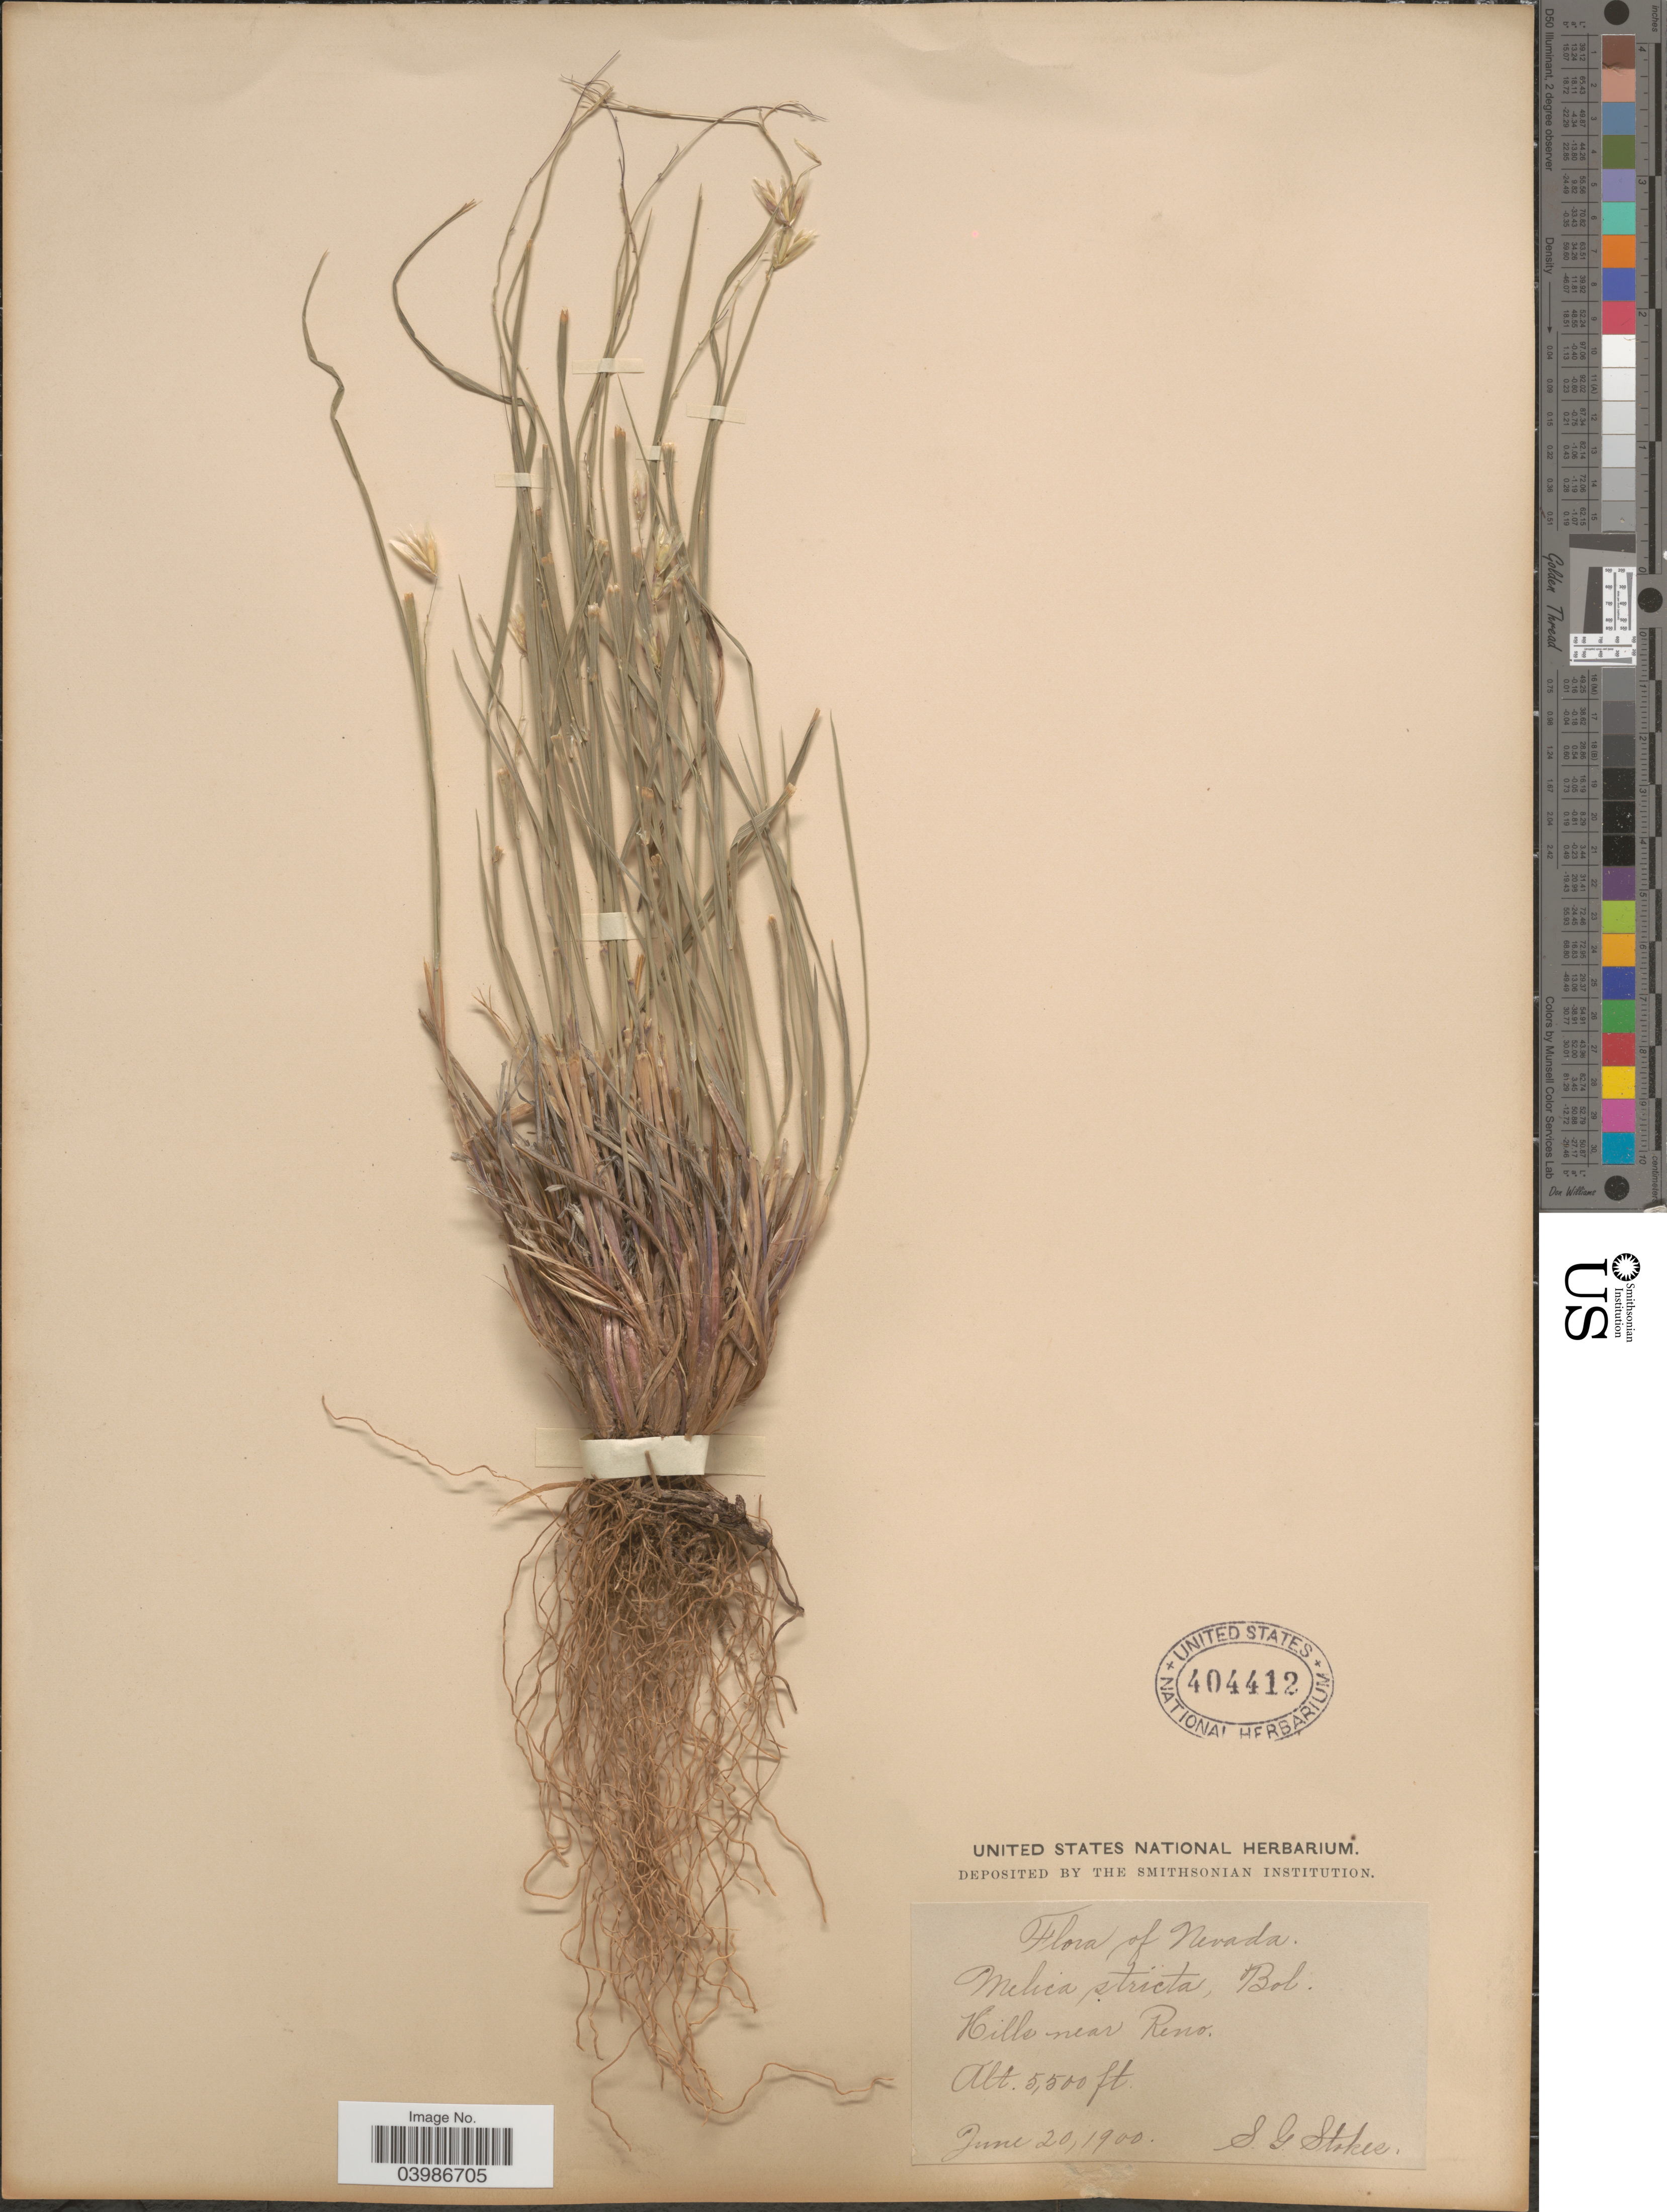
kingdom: Plantae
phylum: Tracheophyta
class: Liliopsida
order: Poales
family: Poaceae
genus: Melica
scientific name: Melica stricta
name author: Bol.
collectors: S. G. Stokes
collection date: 1900-06-20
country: United States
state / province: Nevada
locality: Hills near Reno.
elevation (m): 1676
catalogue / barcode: US 404412